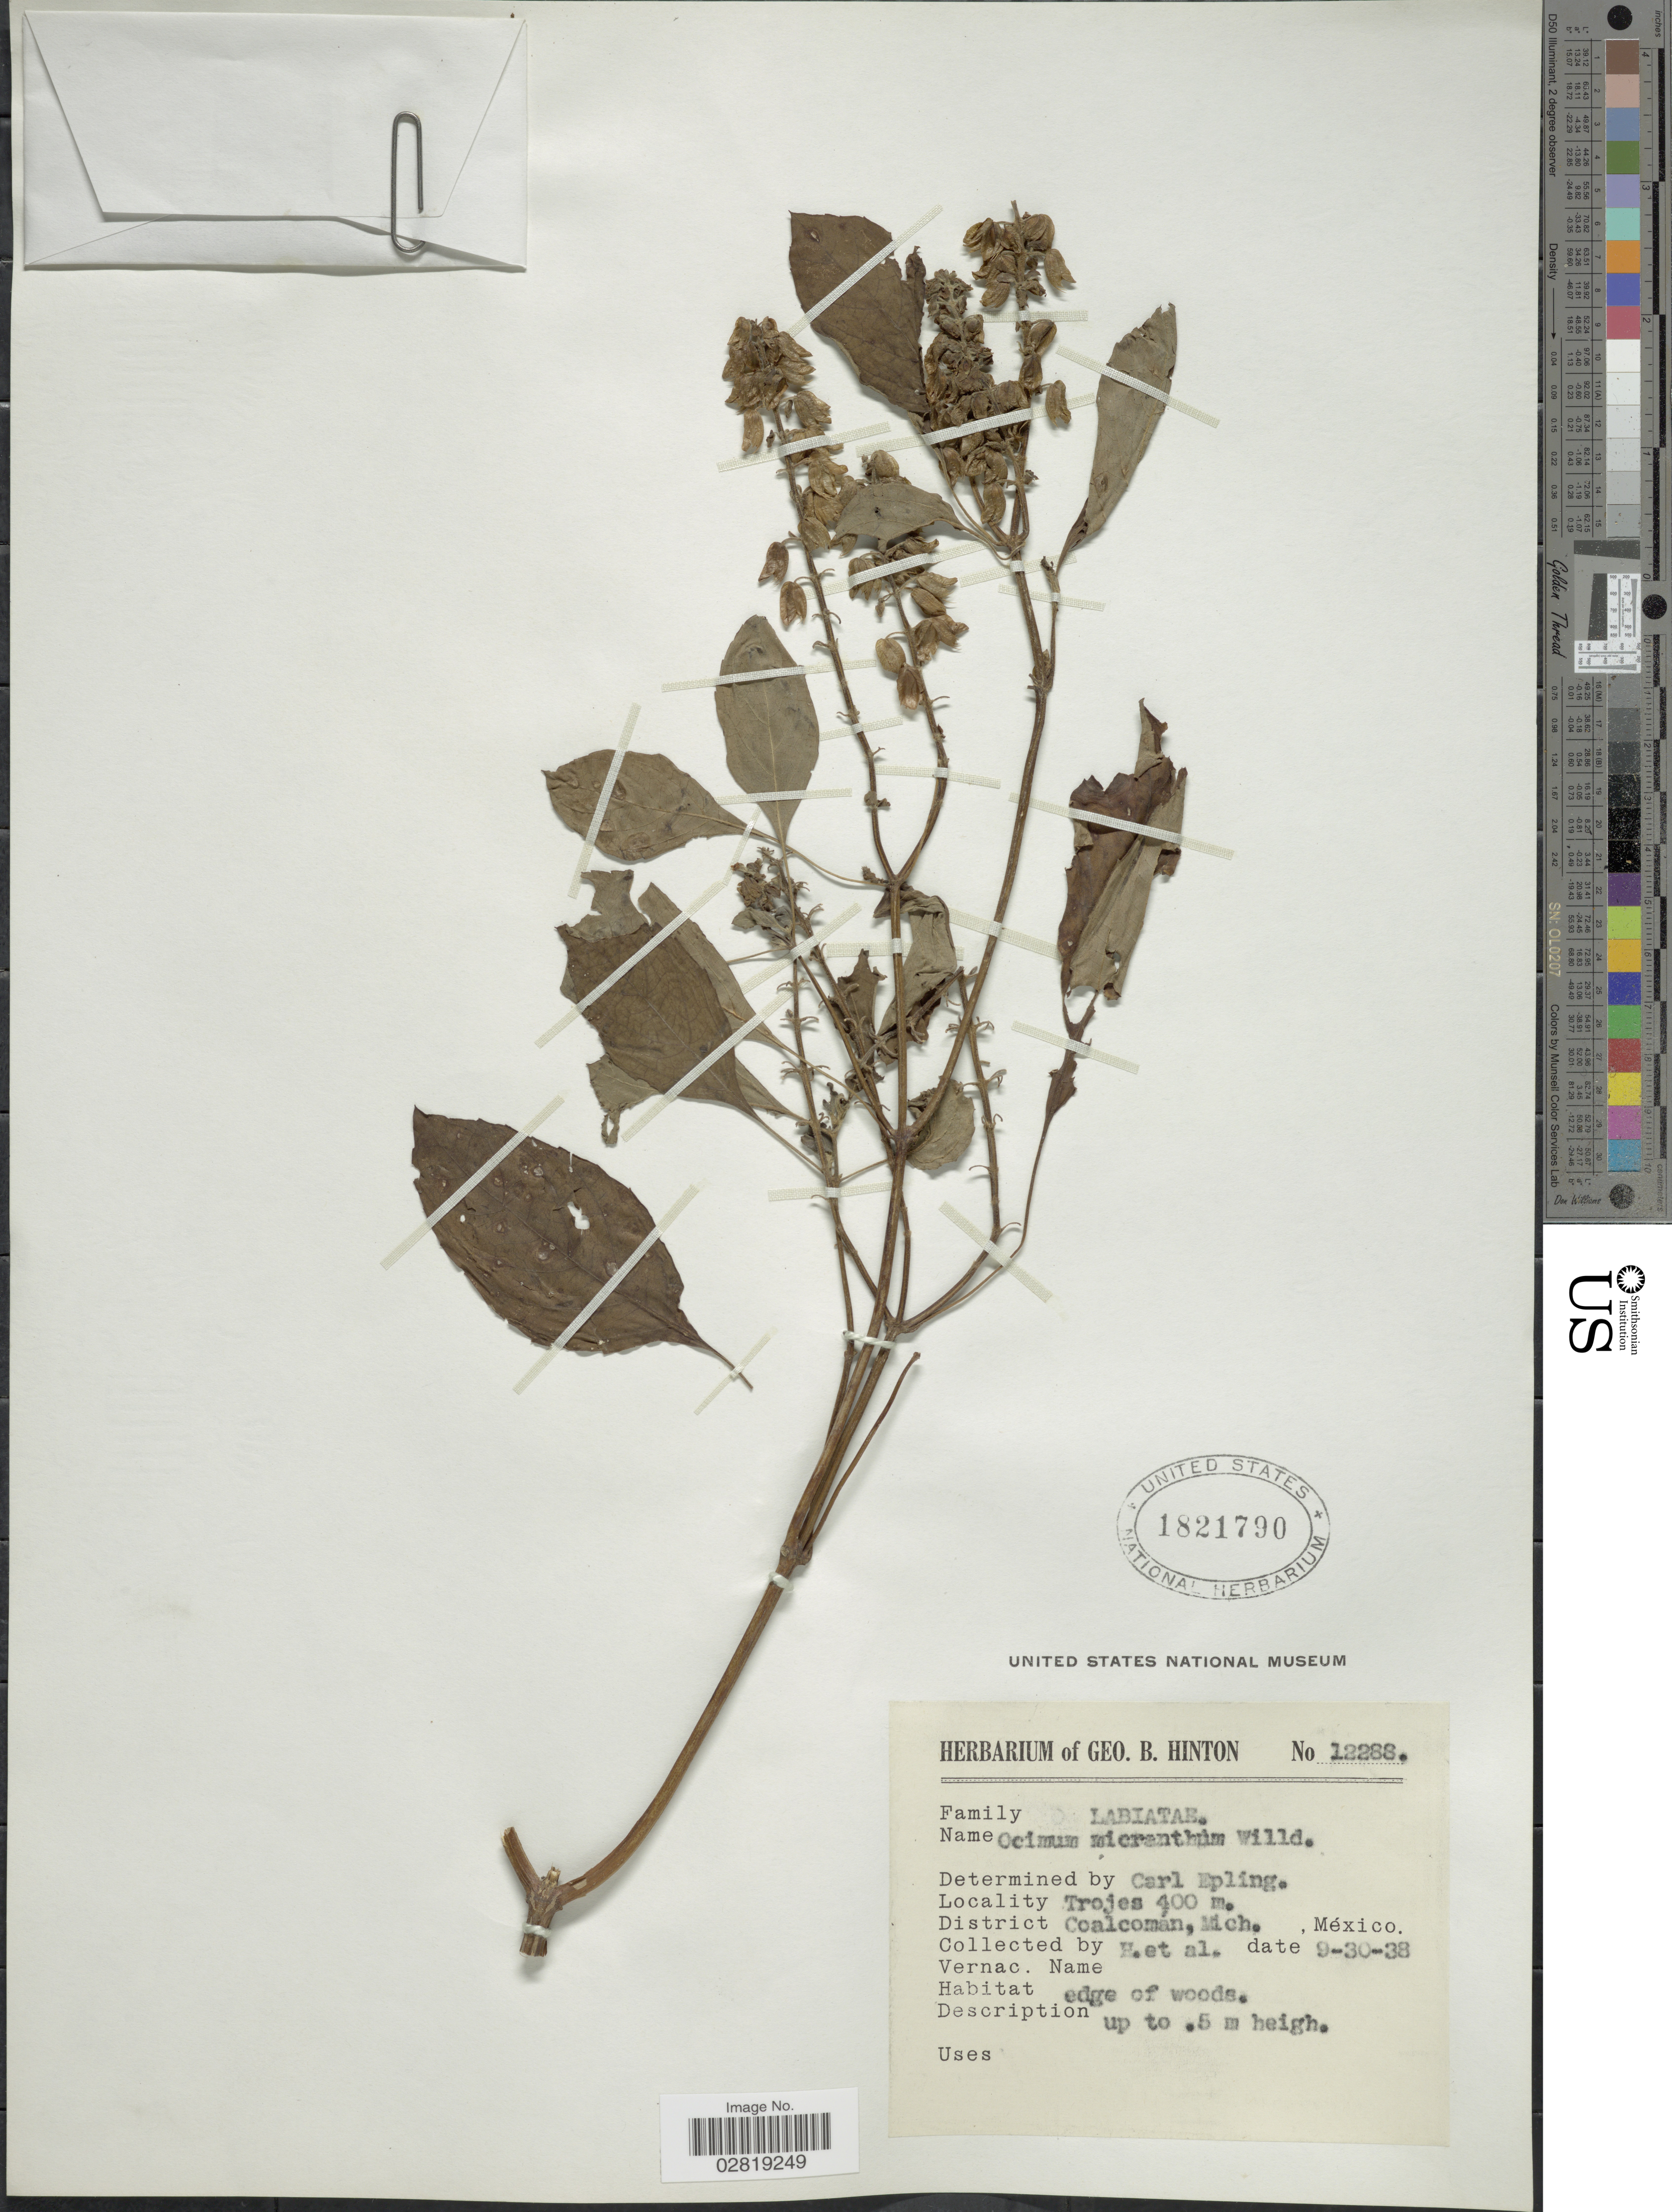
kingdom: Plantae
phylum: Tracheophyta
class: Magnoliopsida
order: Lamiales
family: Lamiaceae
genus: Ocimum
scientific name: Ocimum campechianum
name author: Mill.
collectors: G. B. Hinton & et al.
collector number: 12288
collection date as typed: Transcribed d/m/y: 30/9/38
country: Mexico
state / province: Michoacán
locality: Trojes, District Coalcoman.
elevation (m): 400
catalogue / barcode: US 1821790